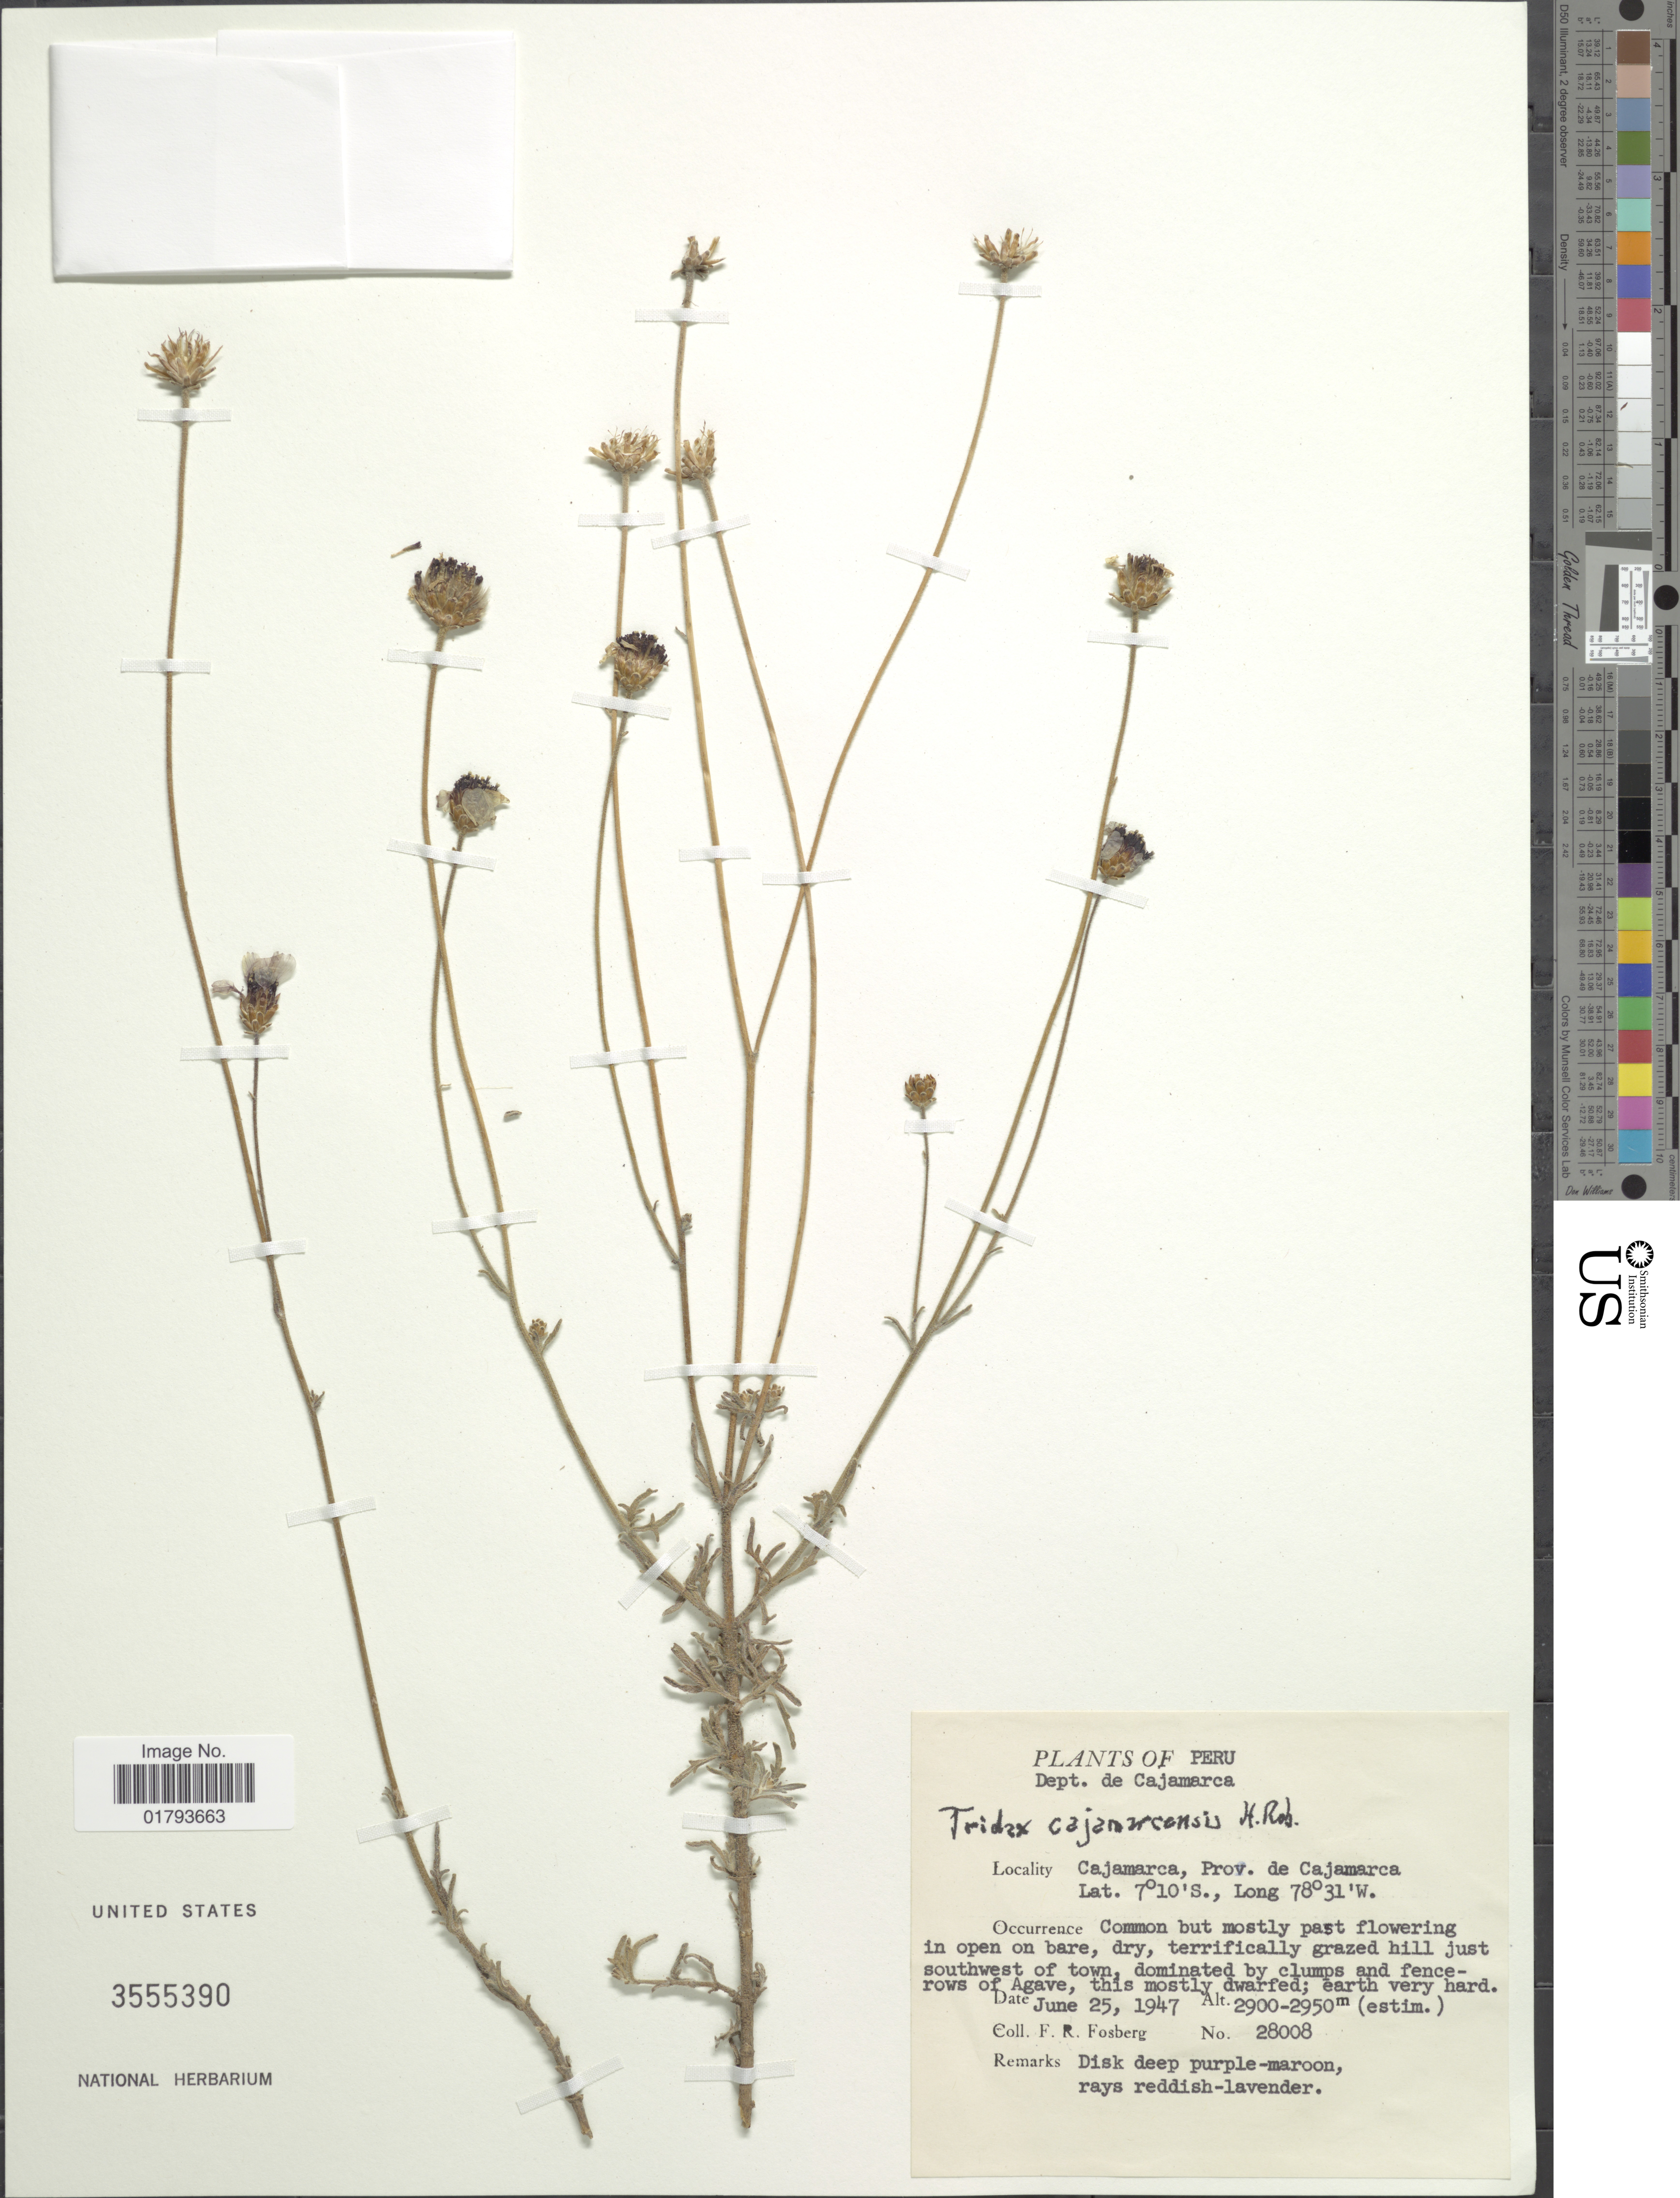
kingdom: Plantae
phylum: Tracheophyta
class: Magnoliopsida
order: Asterales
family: Asteraceae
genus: Tridax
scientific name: Tridax cajamarcensis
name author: H. Rob.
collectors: F. R. Fosberg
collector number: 28008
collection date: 1947-06-25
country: Peru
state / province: Cajamarca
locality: Cajamarca, Prov. de Cajamarca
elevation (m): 2900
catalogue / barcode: US 3555390